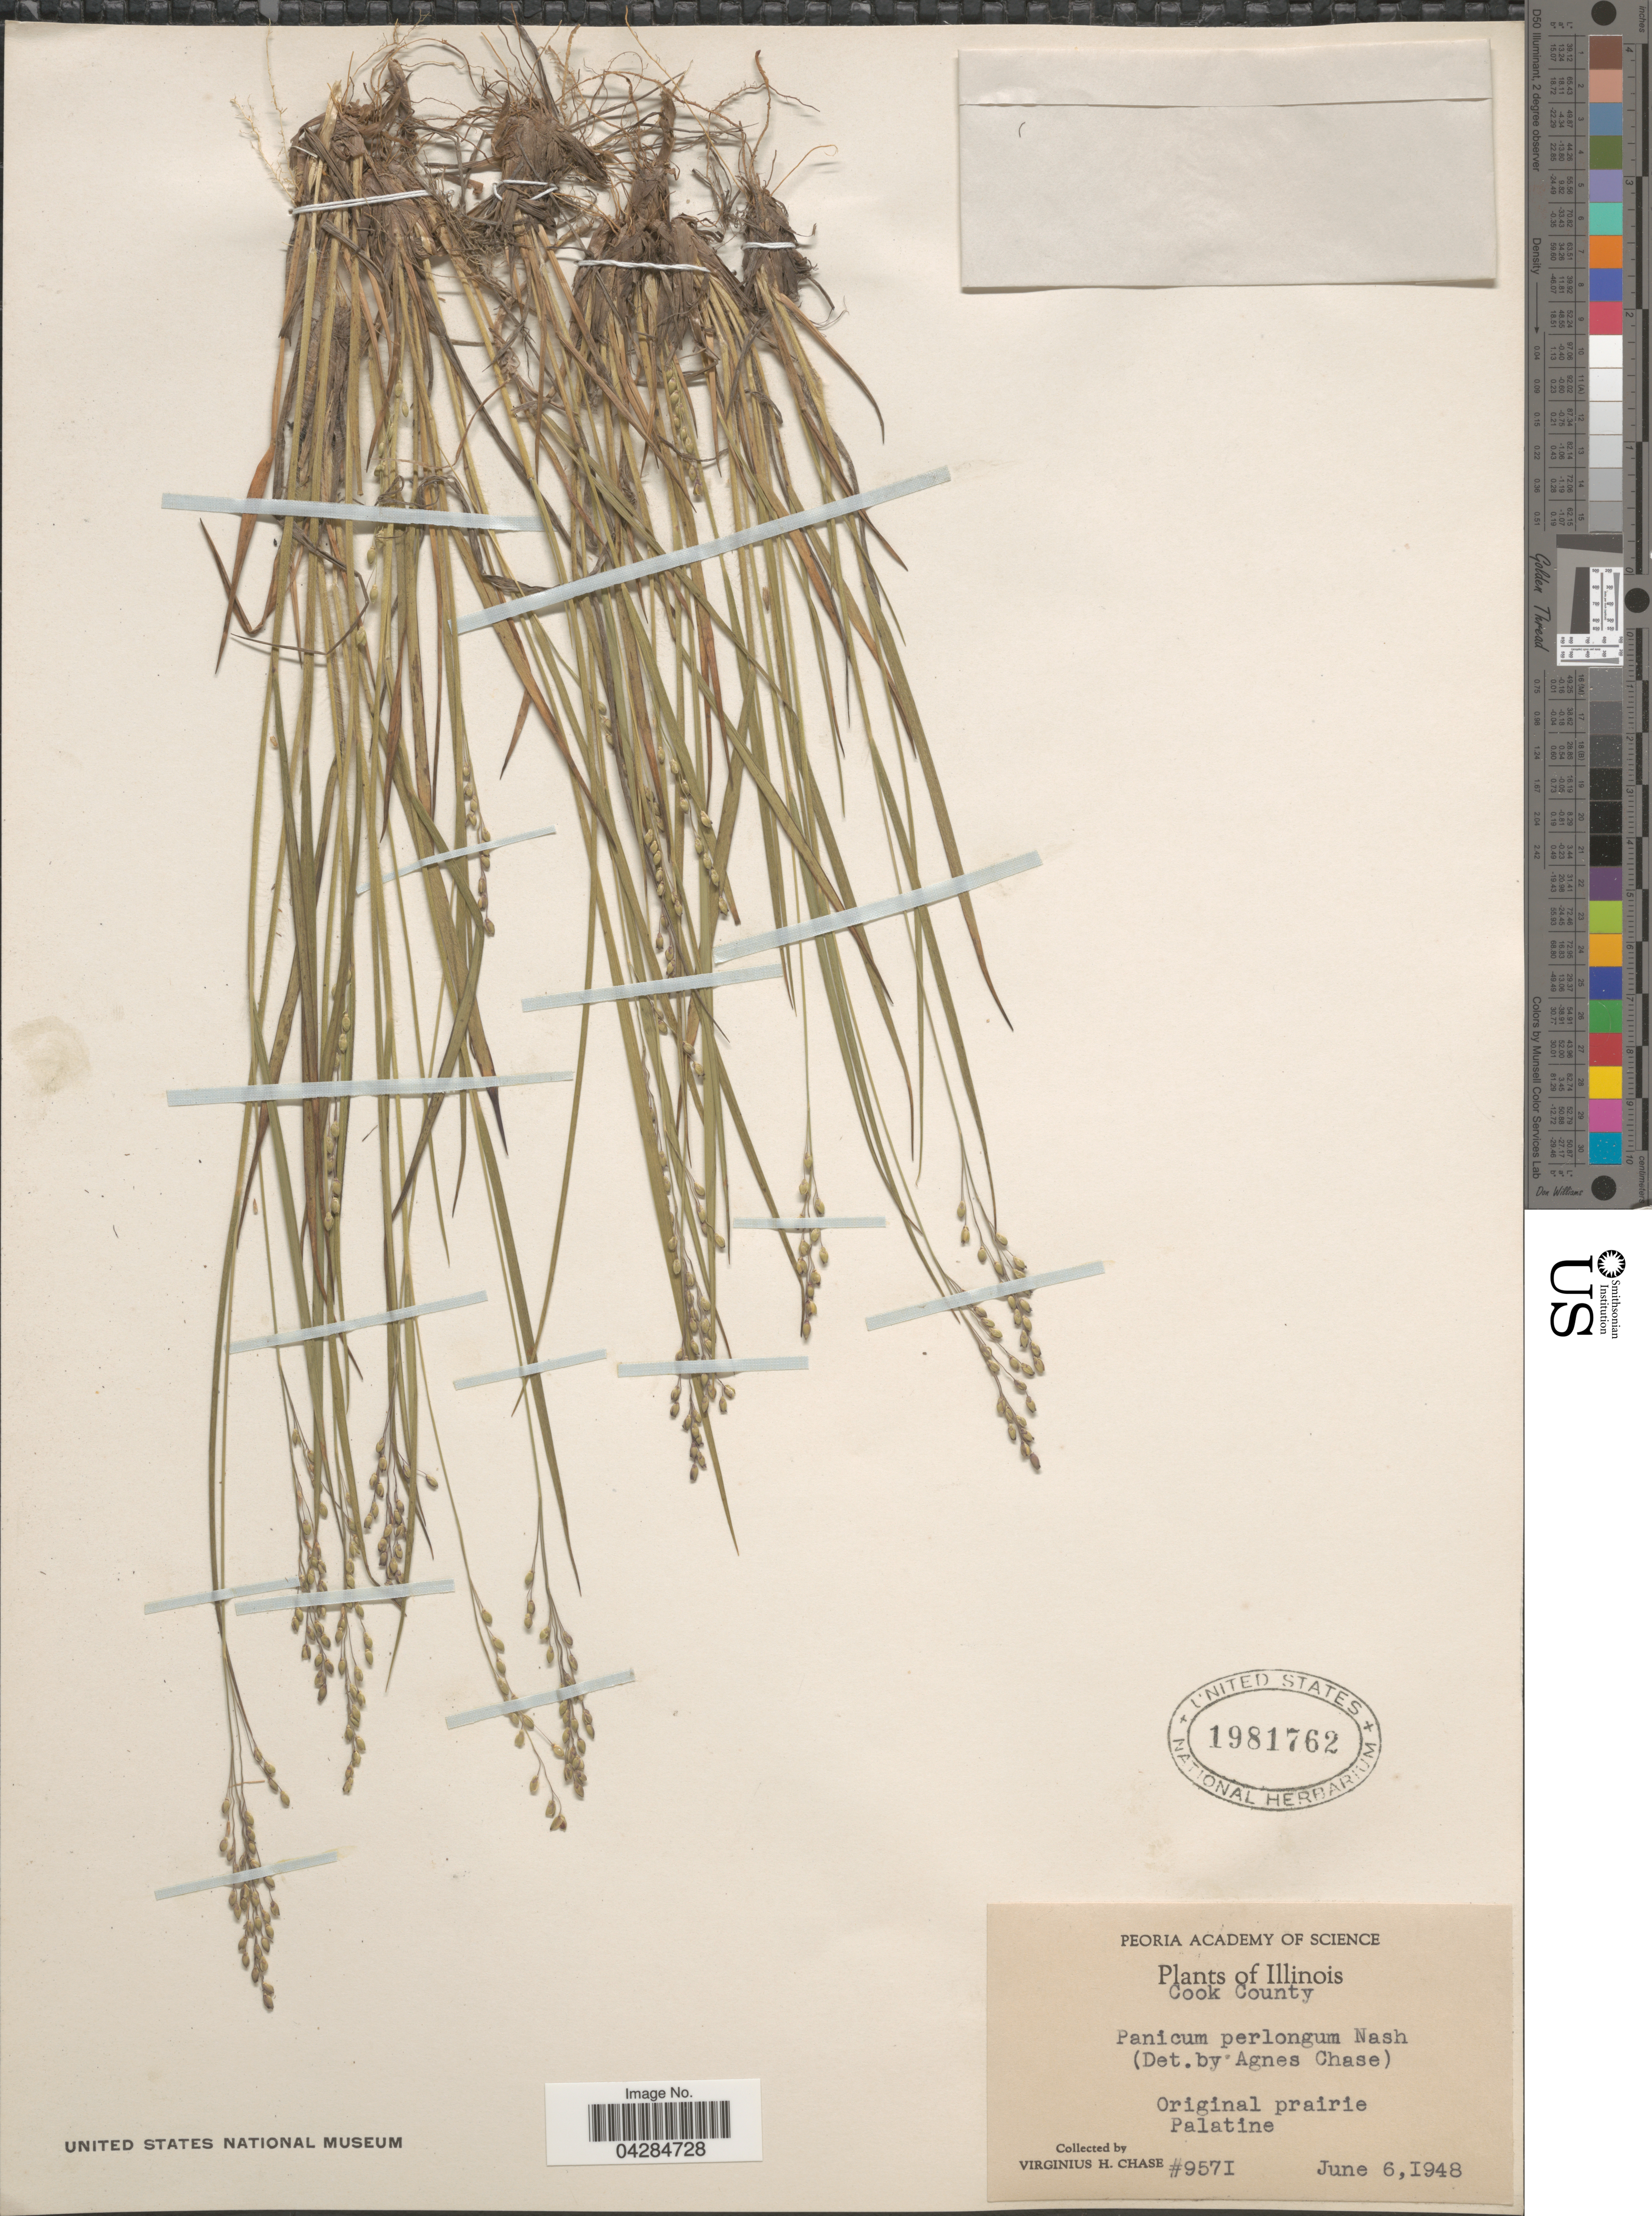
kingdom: Plantae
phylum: Tracheophyta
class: Liliopsida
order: Poales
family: Poaceae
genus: Dichanthelium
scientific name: Dichanthelium perlongum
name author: (Nash) Freckmann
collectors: V. H. Chase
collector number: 9571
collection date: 1948-06-06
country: United States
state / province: Illinois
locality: Cook County. Palatine.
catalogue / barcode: US 1981762